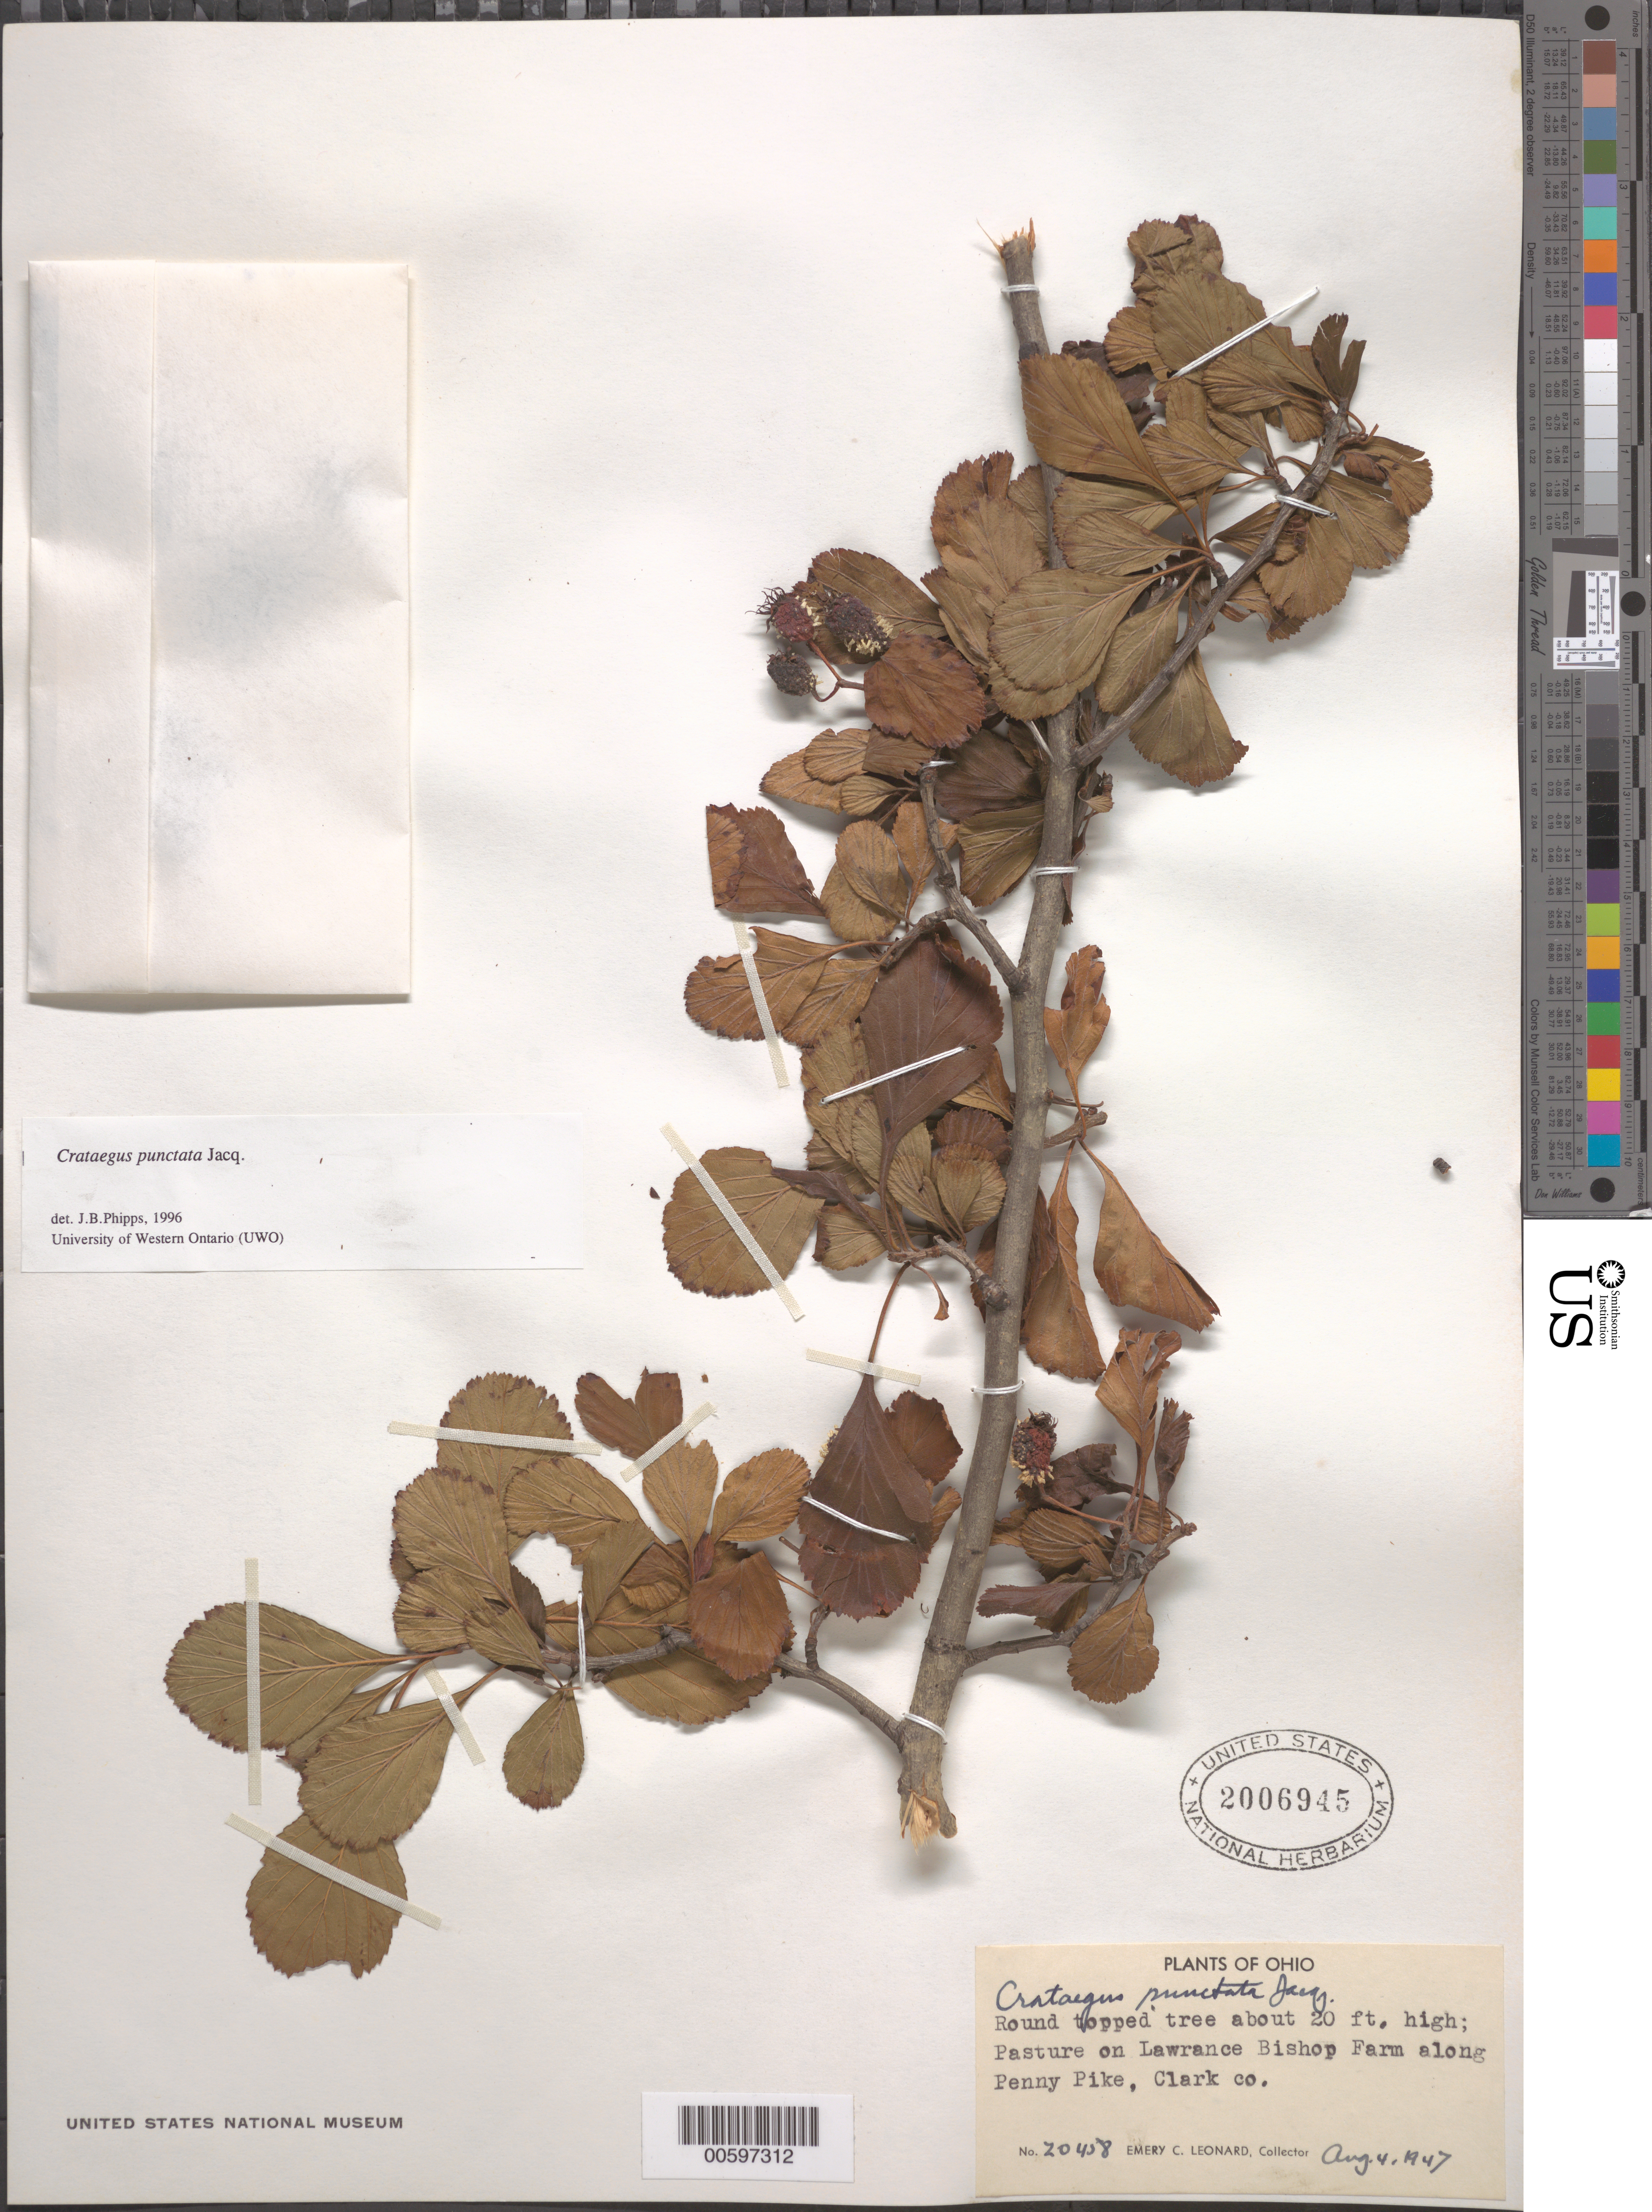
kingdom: Plantae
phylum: Tracheophyta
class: Magnoliopsida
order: Rosales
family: Rosaceae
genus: Crataegus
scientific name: Crataegus punctata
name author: Jacq.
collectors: E. C. Leonard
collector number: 20458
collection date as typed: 04 Aug 1947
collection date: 1947-08-04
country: United States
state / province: Ohio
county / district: Clark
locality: Lawrence Bishop Farm along Penny Pike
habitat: Pasture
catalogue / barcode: US 2006945